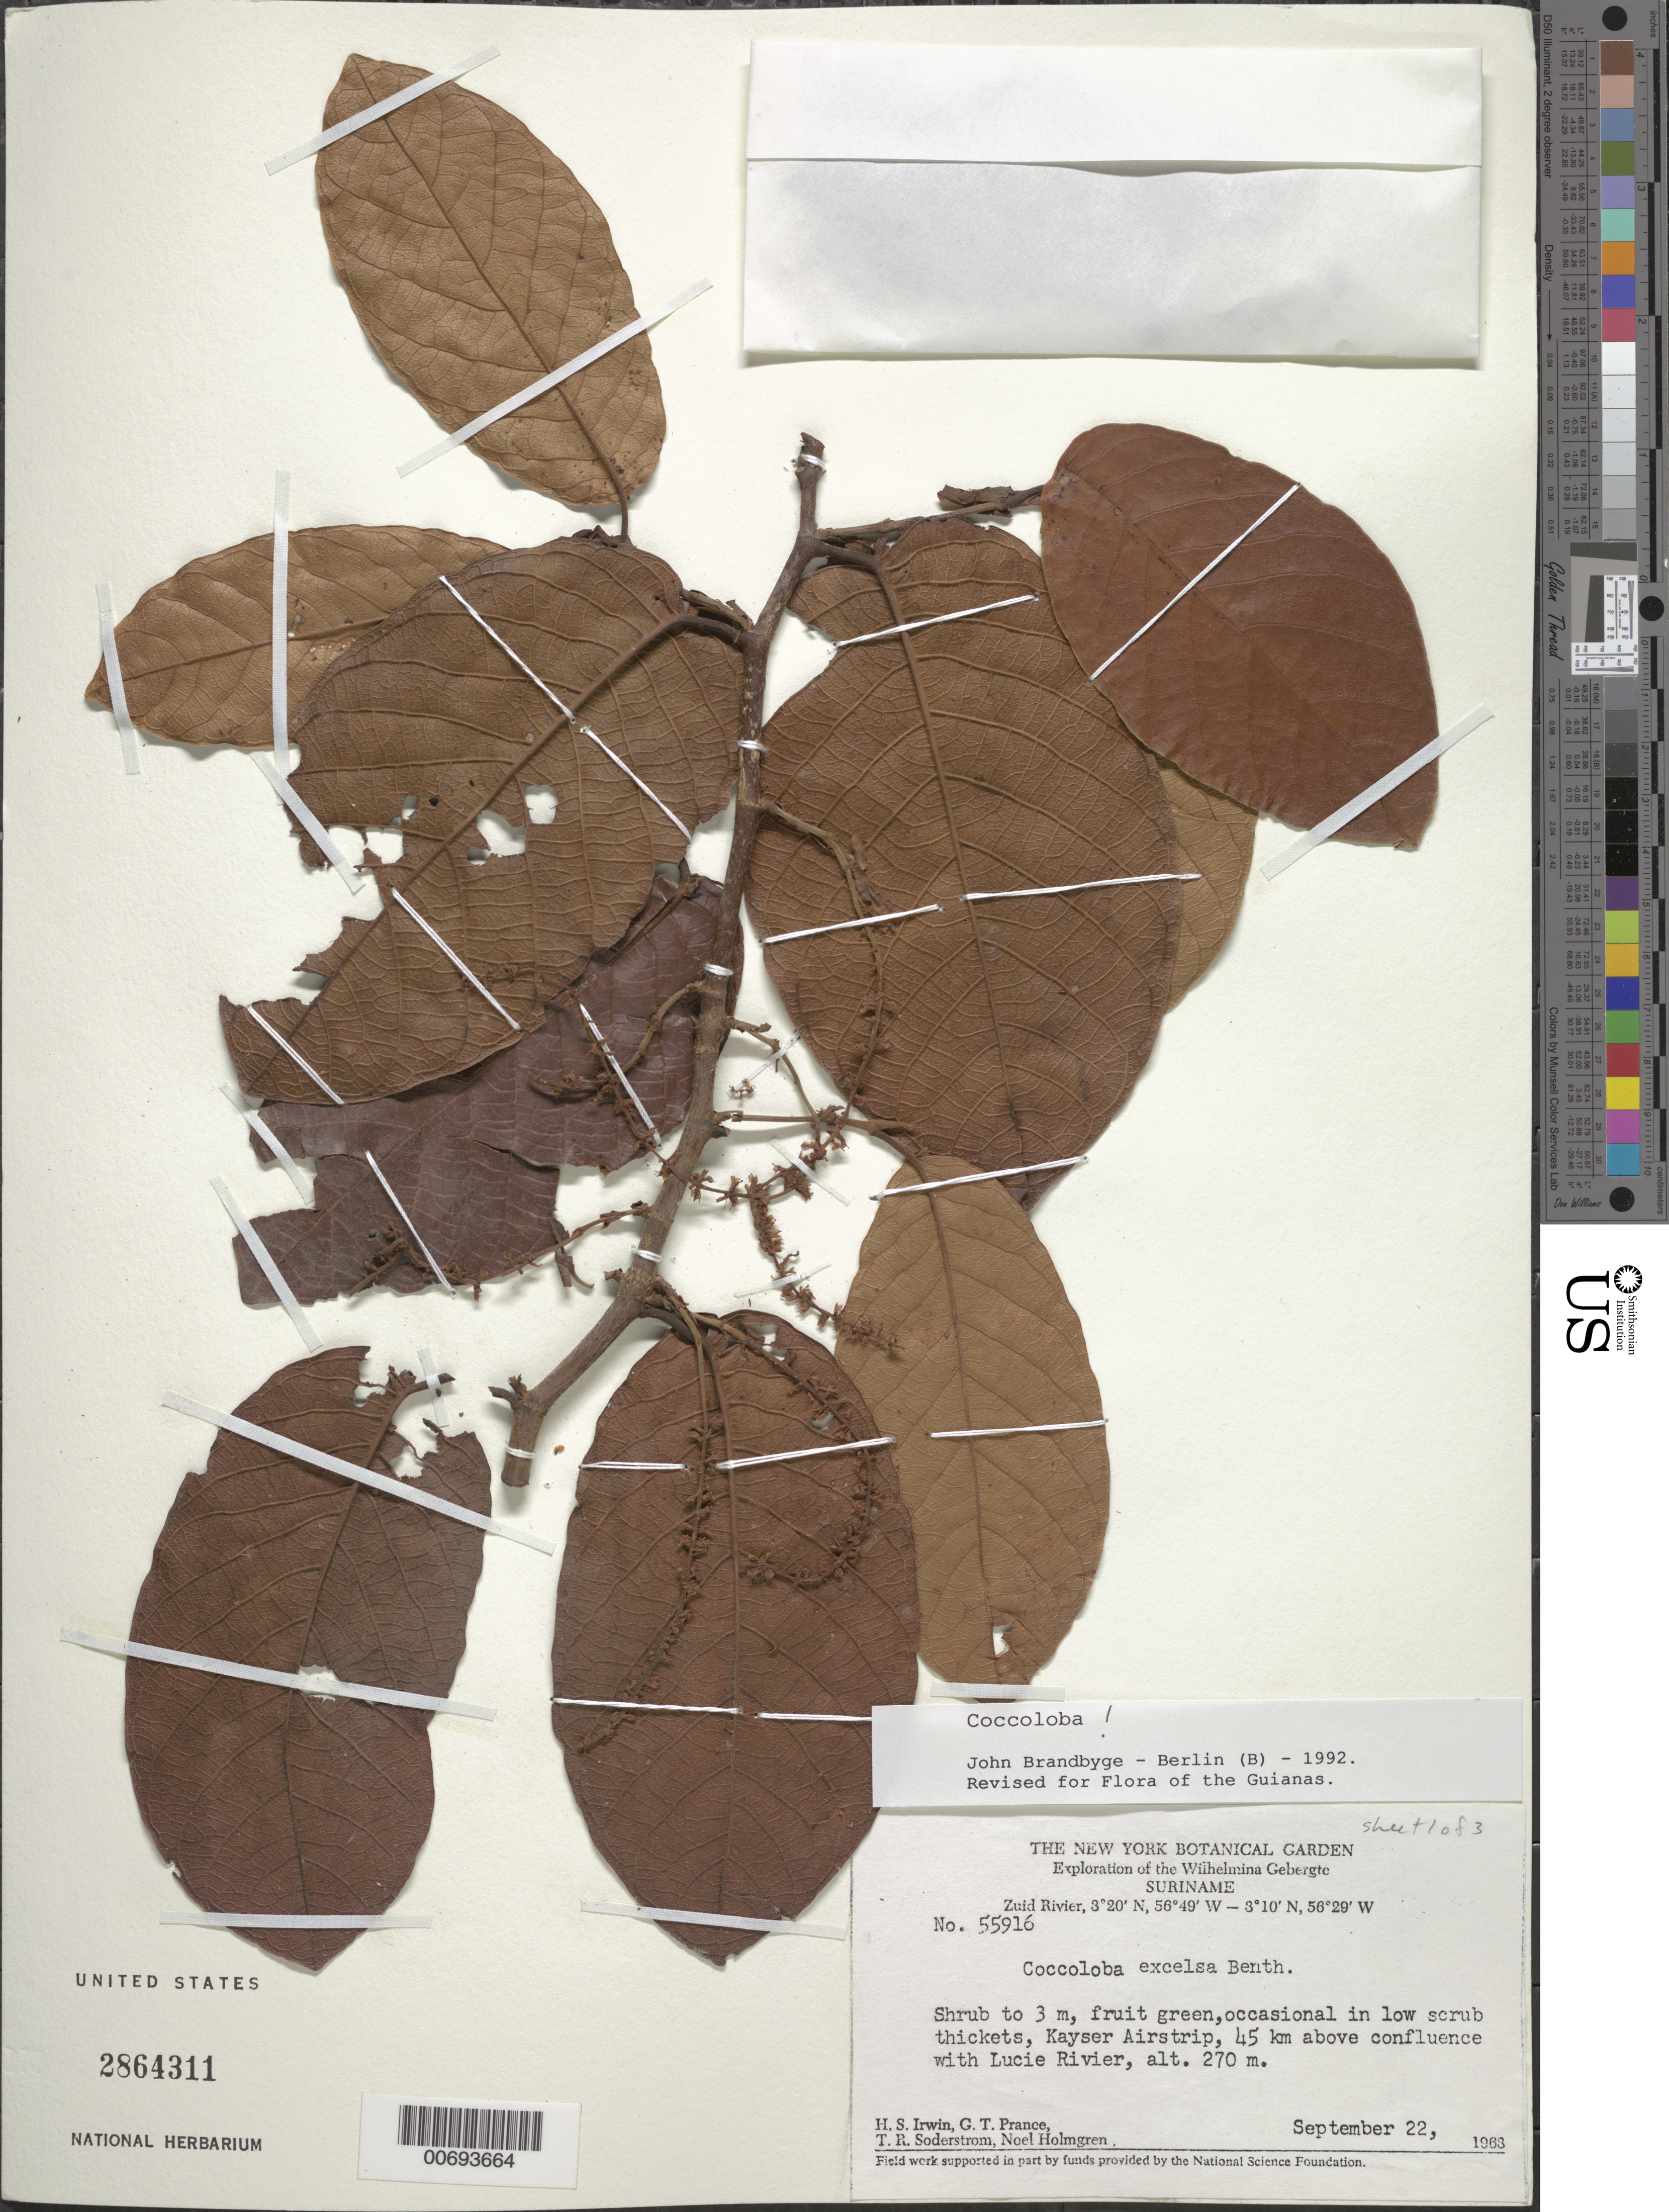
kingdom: Plantae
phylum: Tracheophyta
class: Magnoliopsida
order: Caryophyllales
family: Polygonaceae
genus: Coccoloba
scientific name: Coccoloba excelsa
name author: Benth.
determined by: Brandbyge, J.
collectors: H. Irwin, G. T. Prance, T. R. Soderstrom & N. H. Holmgren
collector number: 55916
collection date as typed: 22-Sep-63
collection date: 1963-09-22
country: Suriname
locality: Kayser Airstrip, Zuid R., 45 km above confl. with Lucie R., Wilhelmina Gebergte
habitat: Low scrub thickets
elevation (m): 270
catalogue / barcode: US 2864311